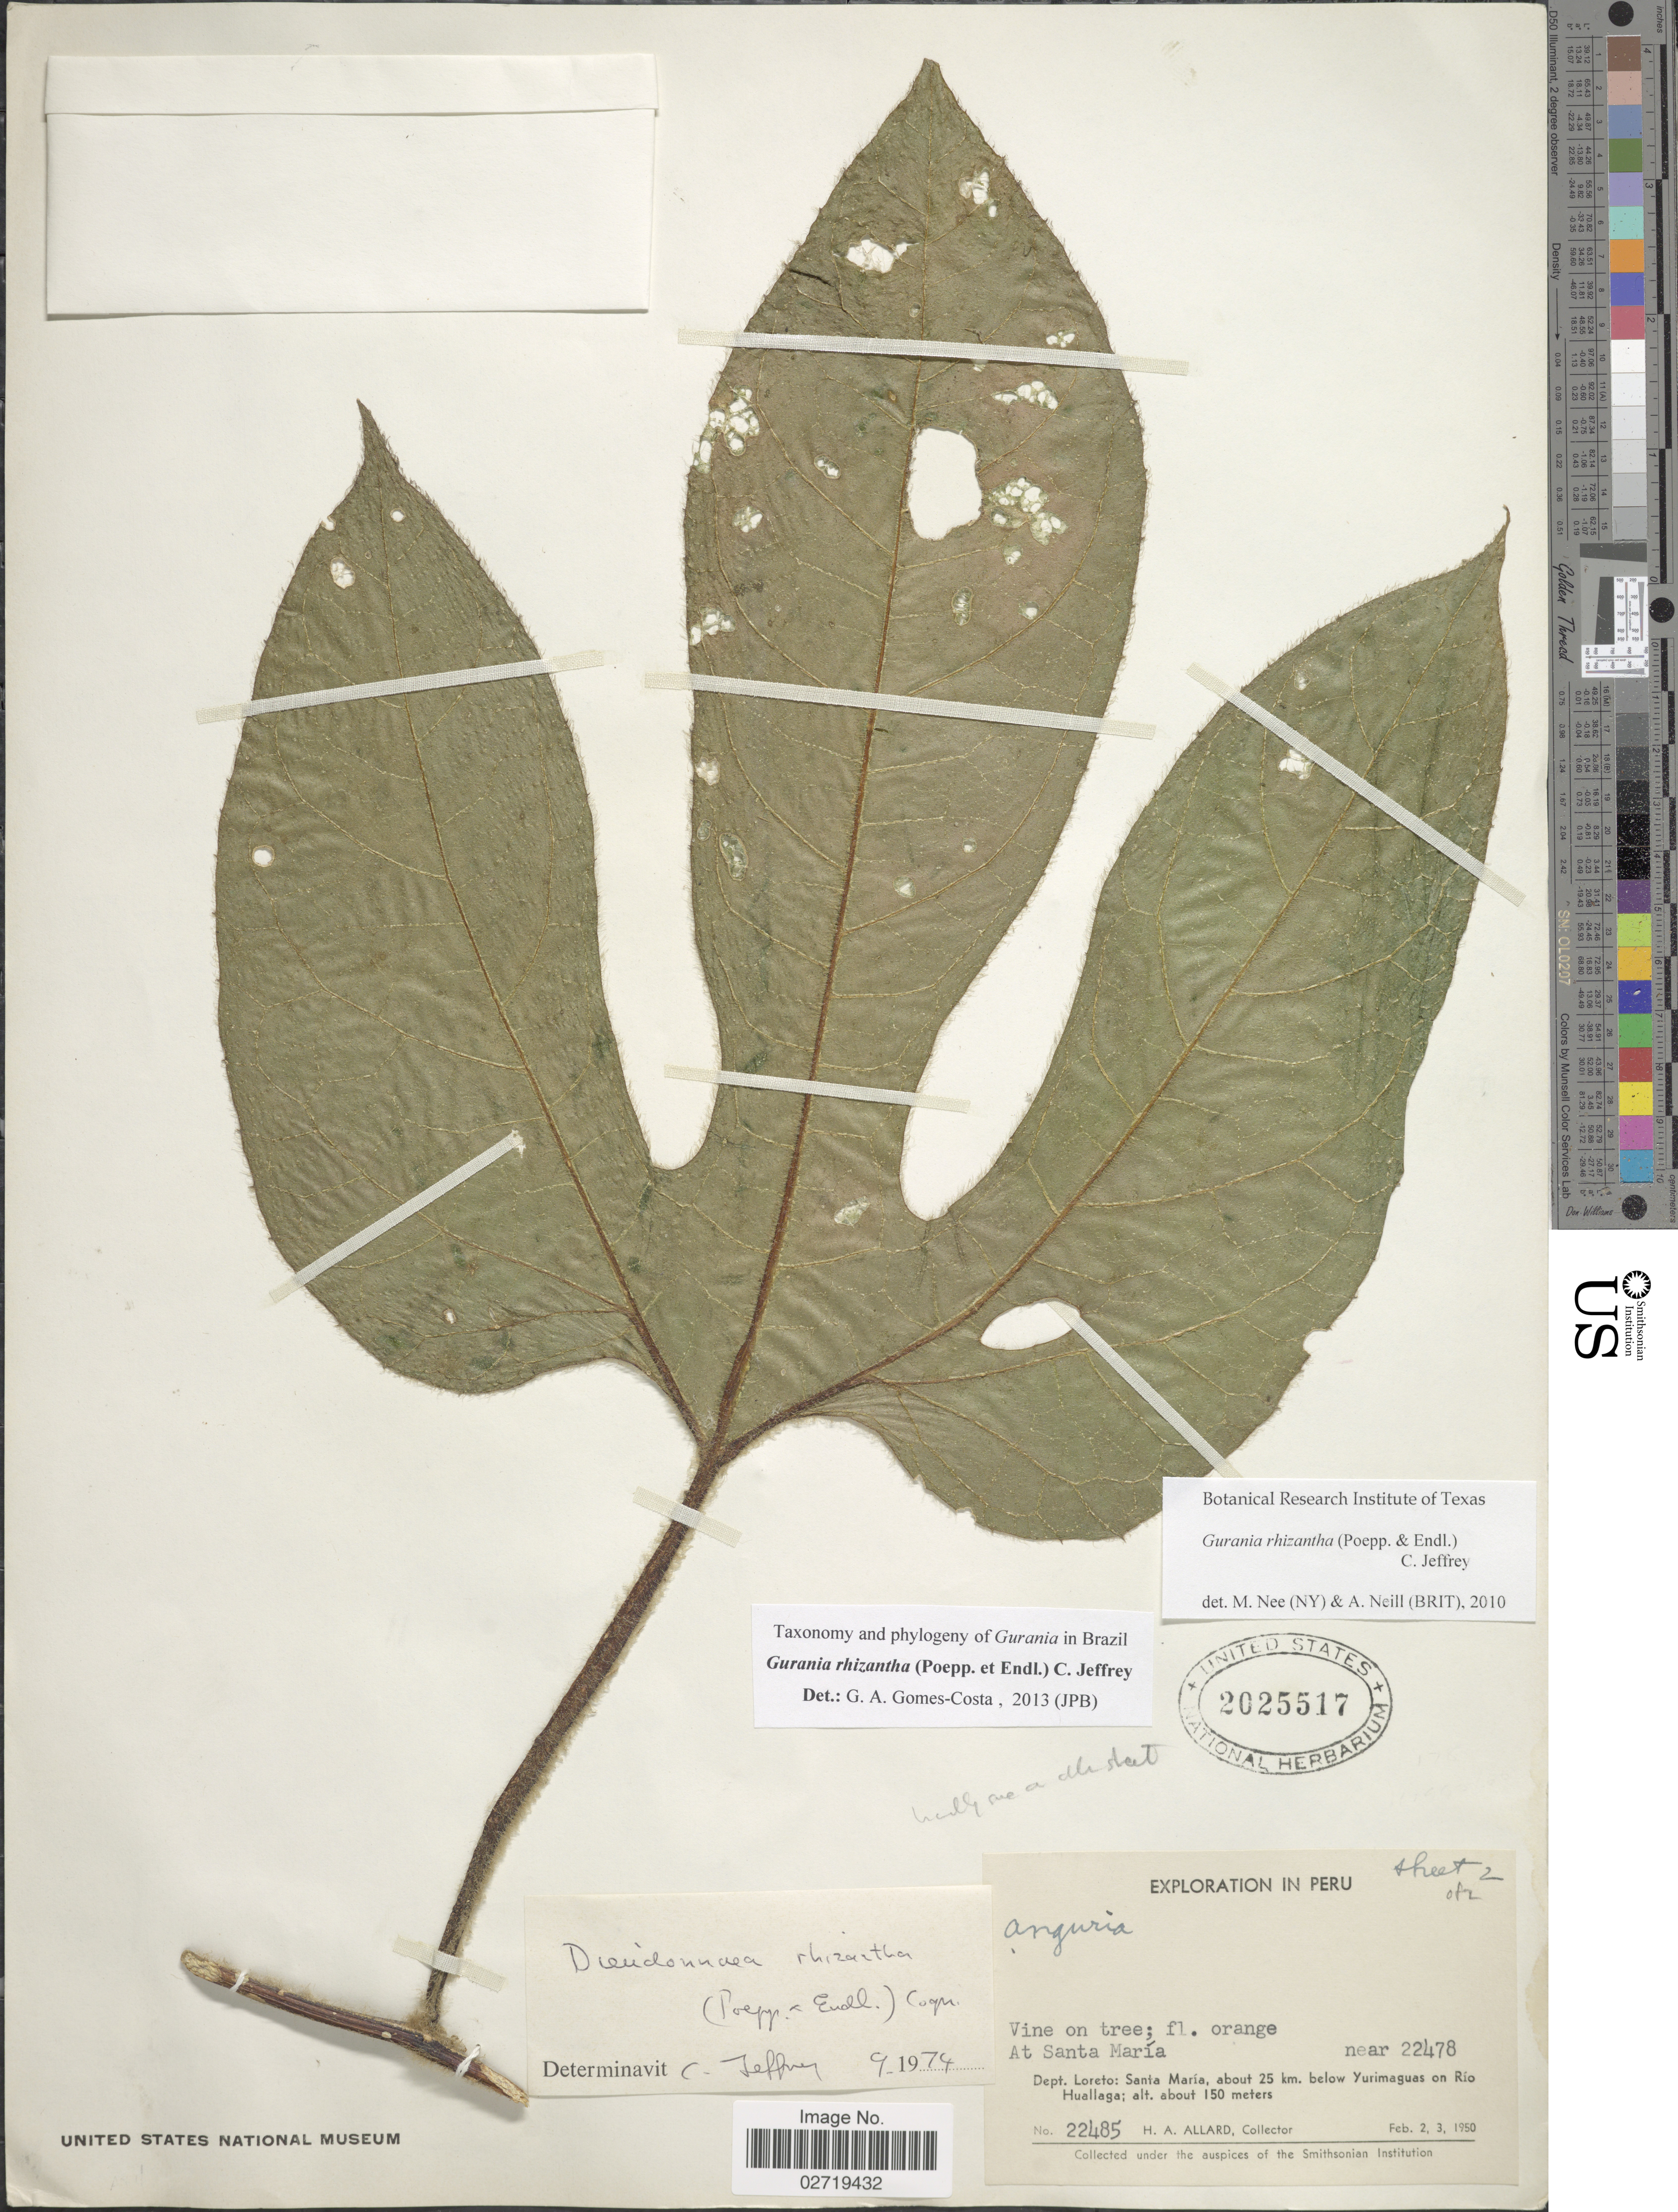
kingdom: Plantae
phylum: Tracheophyta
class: Magnoliopsida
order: Cucurbitales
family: Cucurbitaceae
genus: Gurania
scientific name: Gurania rhizantha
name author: (Poepp. & Endl.) C. Jeffrey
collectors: H. A. Allard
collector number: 22485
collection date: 1950-02-02/1950-02-03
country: Peru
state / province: Loreto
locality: At Santa María, Dept. Loreto: Santa María, about 25 km below Yurimaguas on Río Huallaga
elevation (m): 150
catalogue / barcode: US 2025517